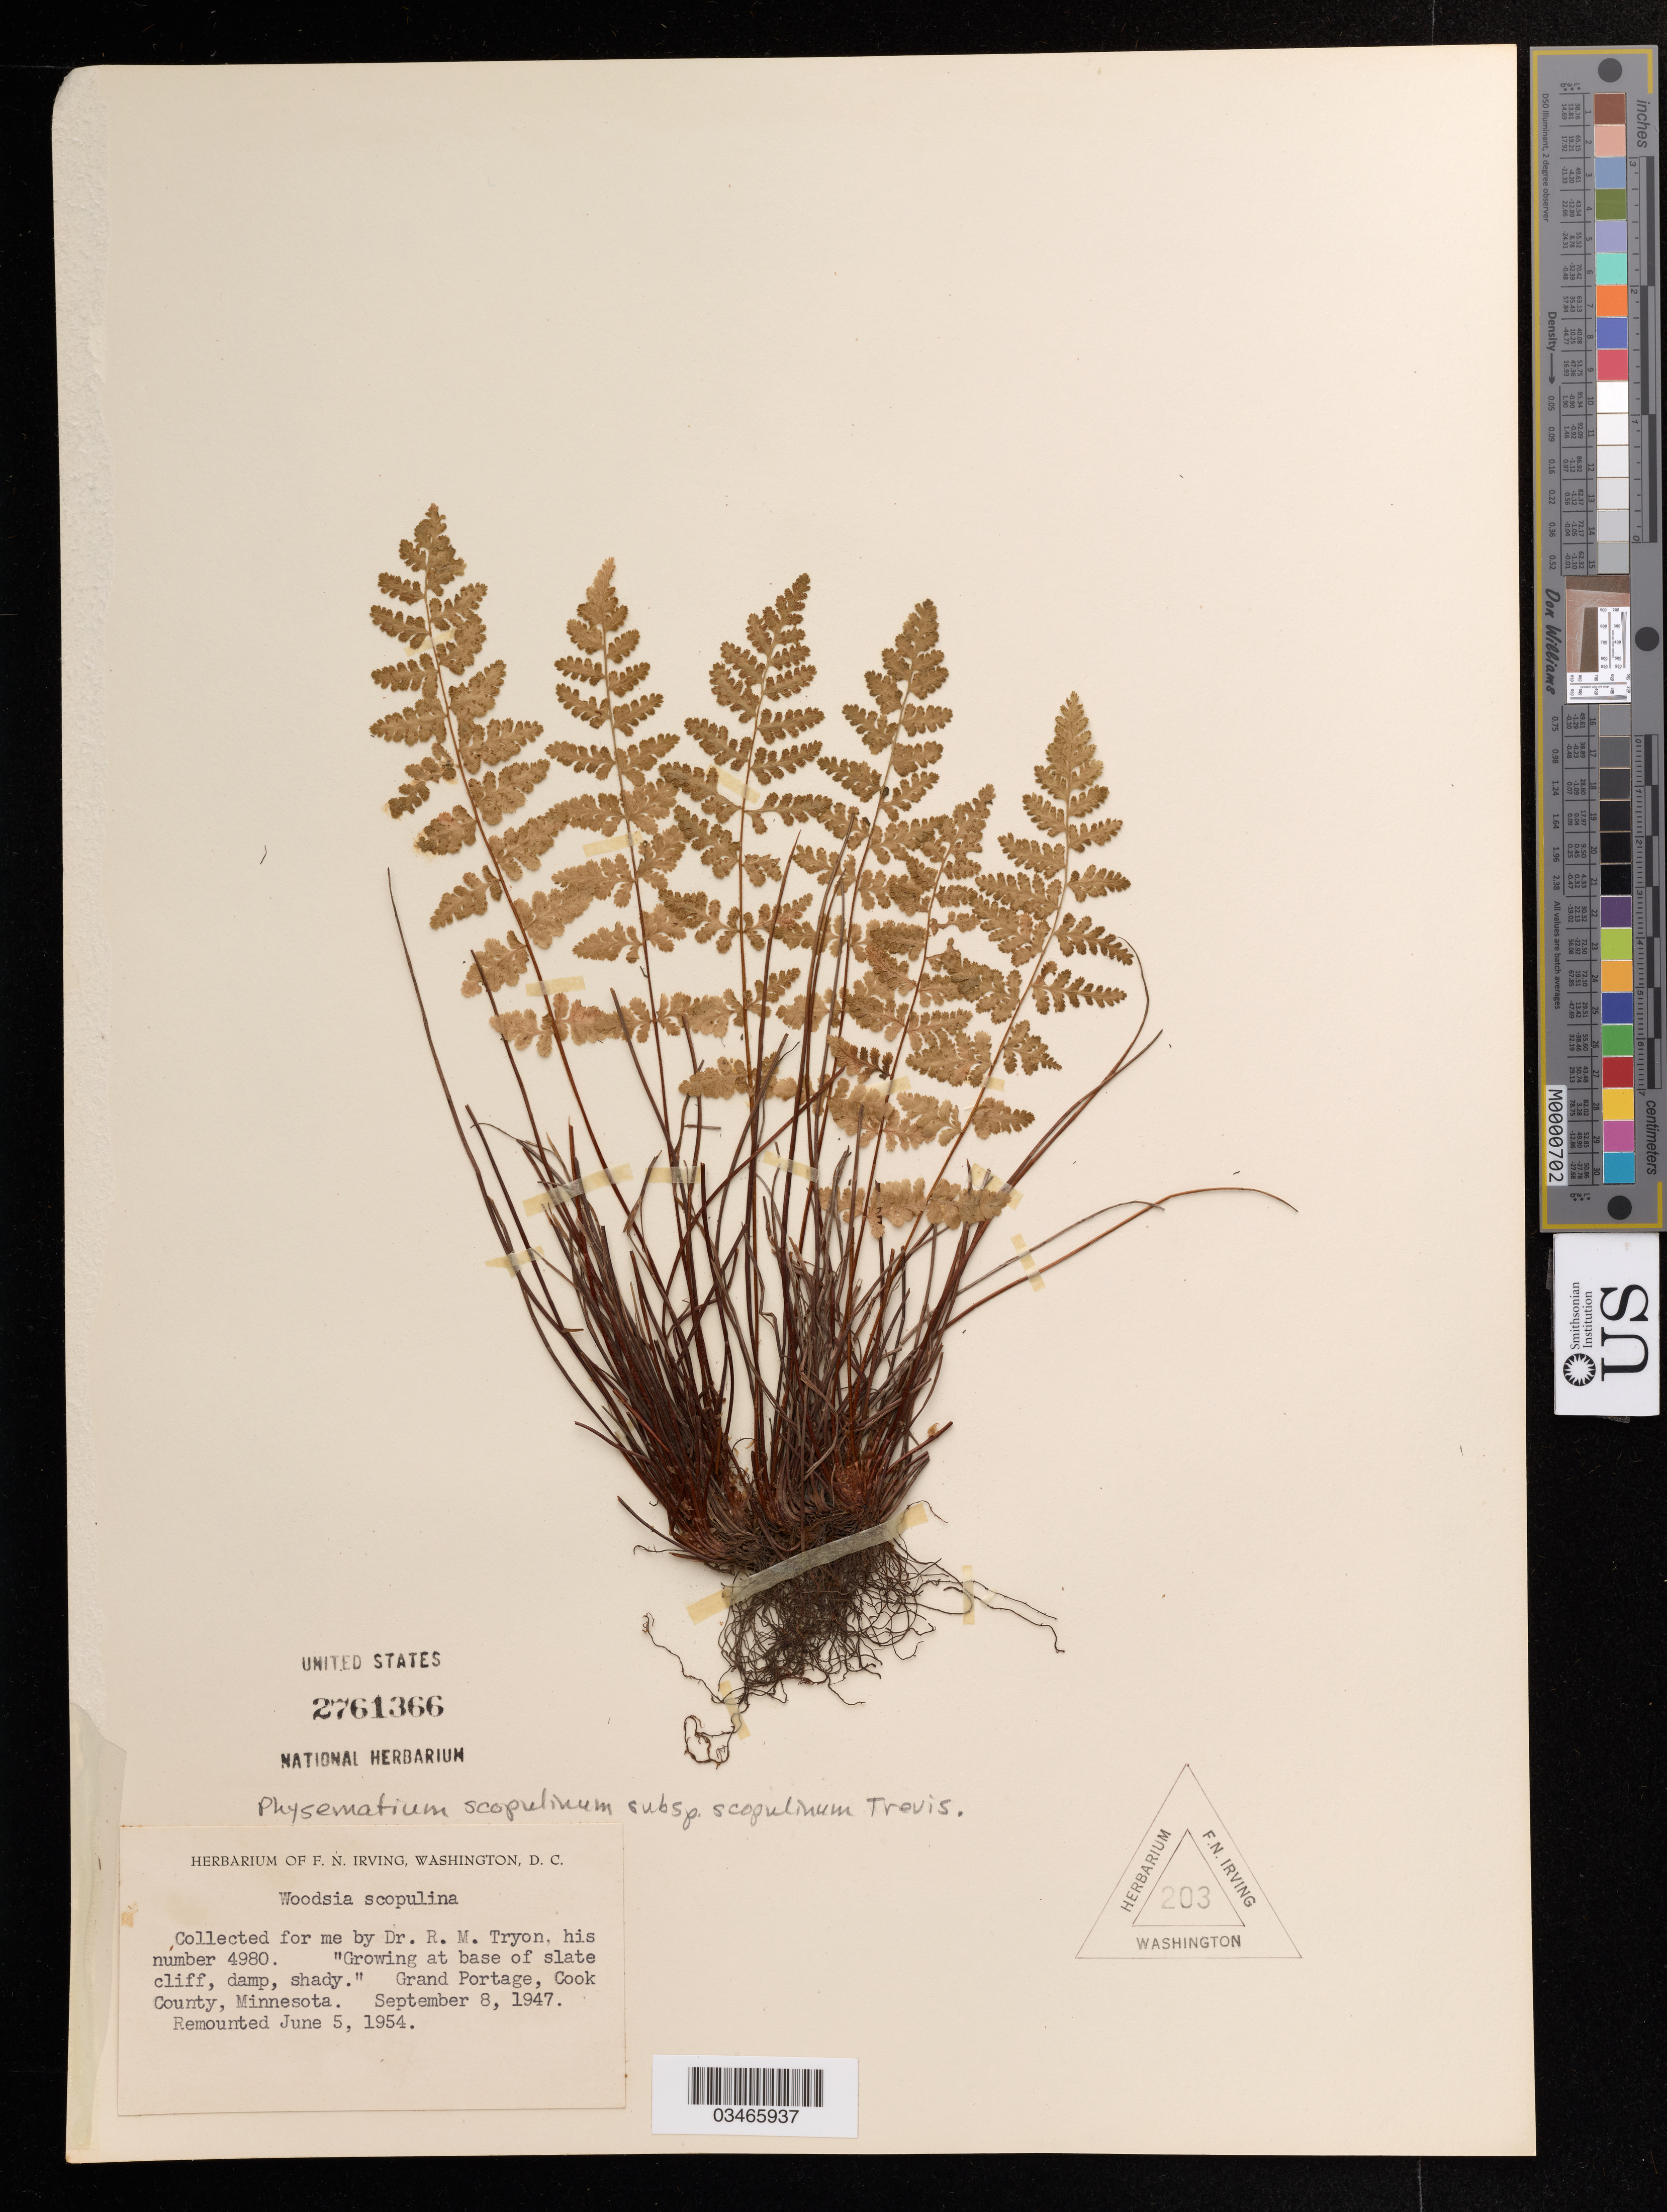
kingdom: Plantae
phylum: Tracheophyta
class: Polypodiopsida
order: Polypodiales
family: Woodsiaceae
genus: Woodsia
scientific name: Woodsia scopulina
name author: D.C. Eaton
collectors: R. Tryon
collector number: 4980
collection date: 1954-06-05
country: United States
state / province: Minnesota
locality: Grand Portage, Cook County.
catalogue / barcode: US 2761366